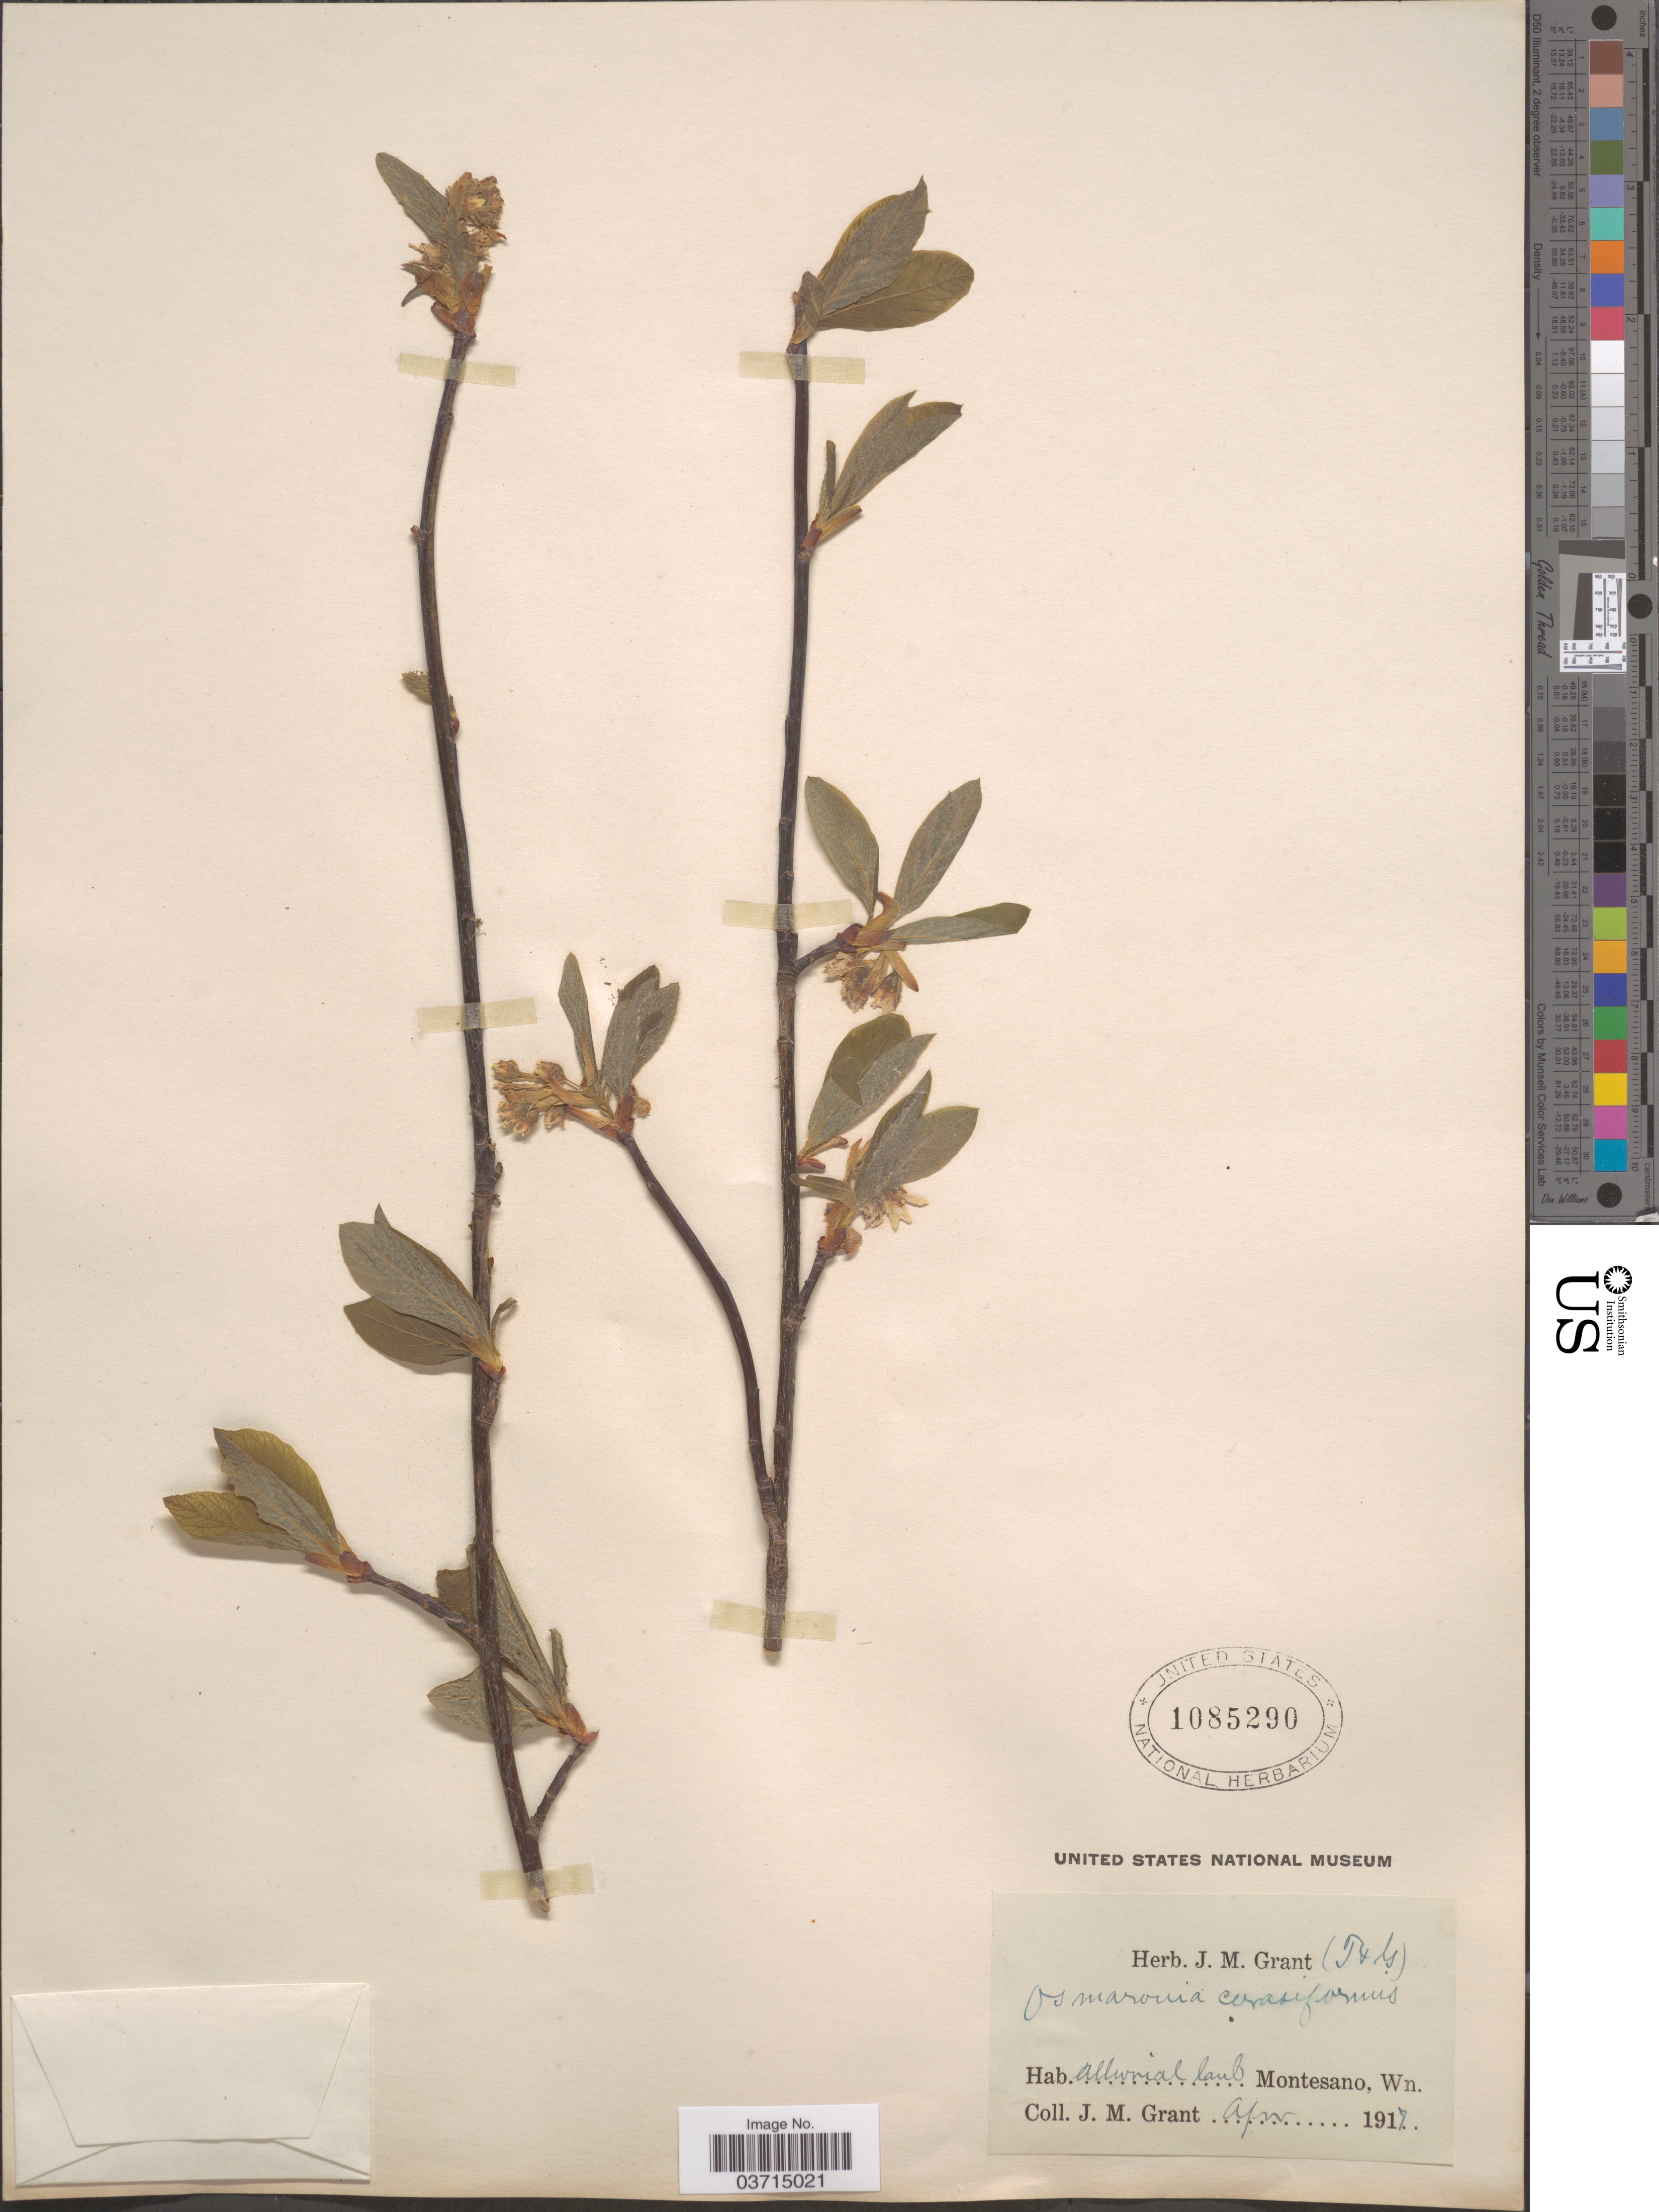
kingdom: Plantae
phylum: Tracheophyta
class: Magnoliopsida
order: Rosales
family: Rosaceae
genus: Oemleria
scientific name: Oemleria cerasiformis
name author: (Torr. & A. Gray ex Hook. & Arn.) J.W. Landon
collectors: J. M. Grant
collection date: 1917-04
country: United States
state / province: Washington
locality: Montesano.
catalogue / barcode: US 1085290